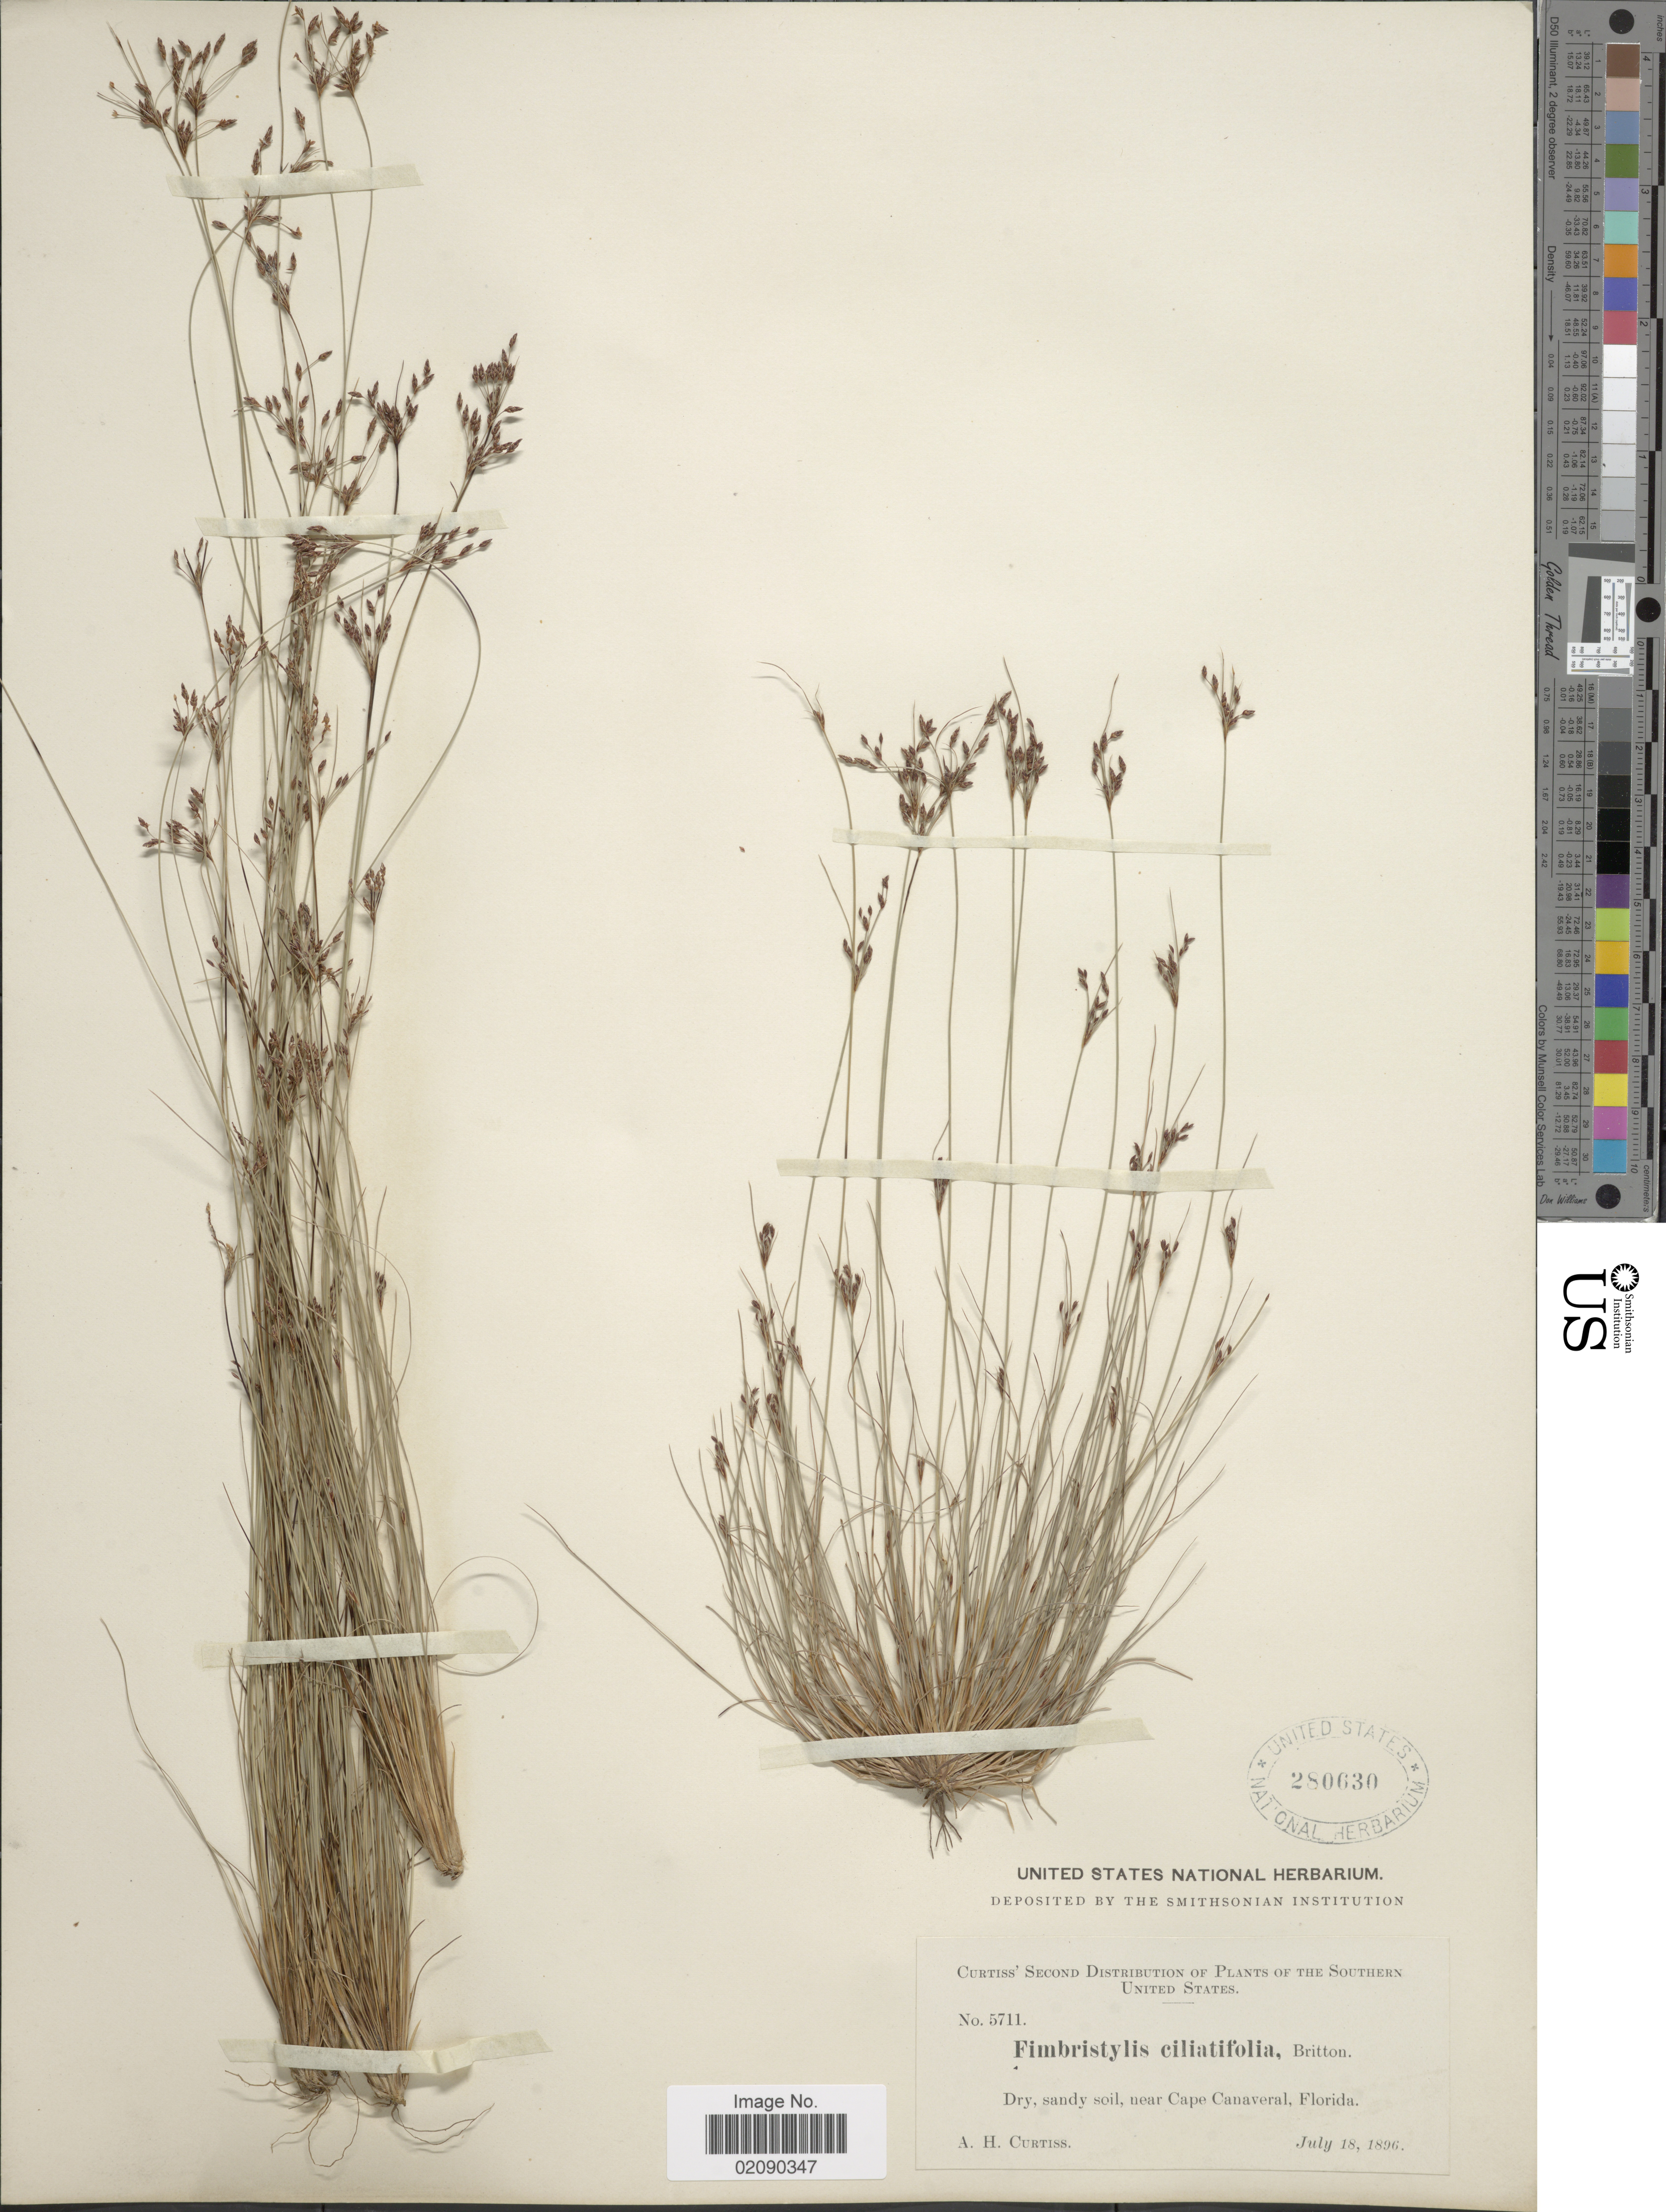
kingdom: Plantae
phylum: Tracheophyta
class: Liliopsida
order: Poales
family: Cyperaceae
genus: Bulbostylis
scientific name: Bulbostylis ciliatifolia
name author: (Elliott) Fernald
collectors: A. H. Curtiss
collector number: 5711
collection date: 1896-07-18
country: United States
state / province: Florida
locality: Near Cape Canaveral. Southern United States.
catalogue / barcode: US 280630